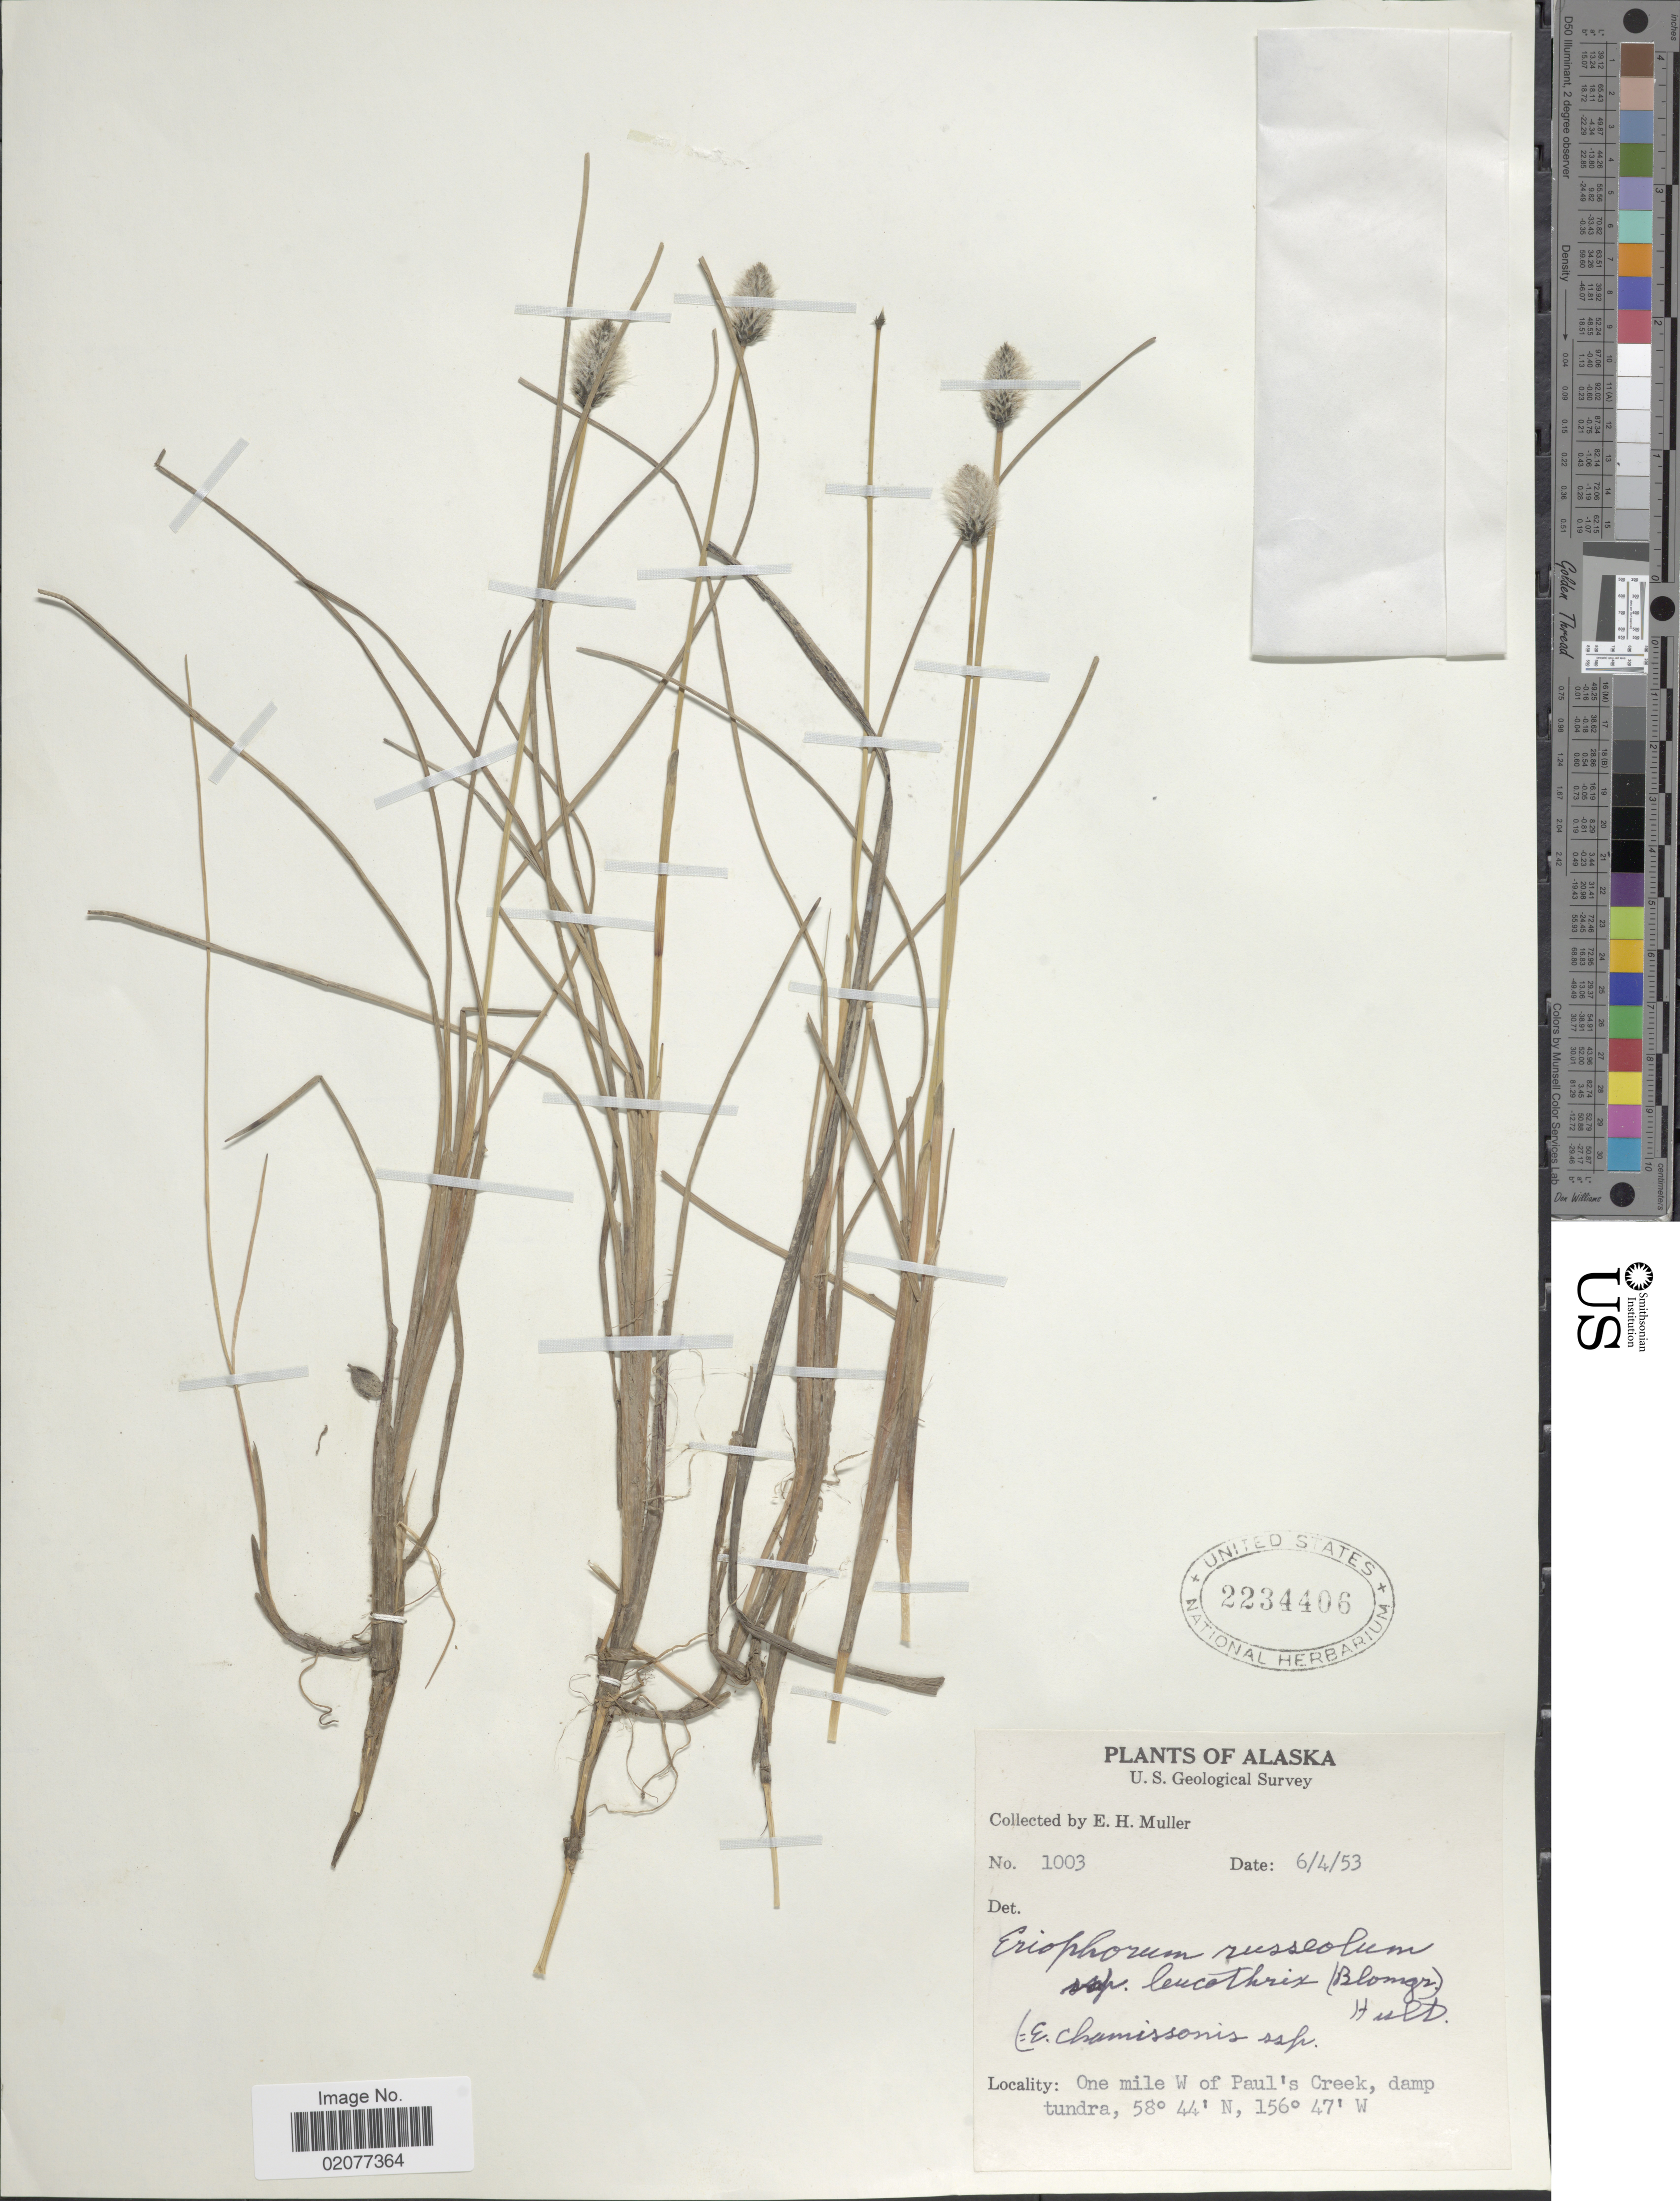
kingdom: Plantae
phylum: Tracheophyta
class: Liliopsida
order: Poales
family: Cyperaceae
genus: Eriophorum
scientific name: Eriophorum chamissonis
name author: C.A. Mey.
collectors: E. H. Muller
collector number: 1003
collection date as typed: Transcribed d/m/y: 4/6/53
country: United States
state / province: Alaska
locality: One mile W of Paul's Creek, damp tundra.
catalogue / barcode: US 2234406